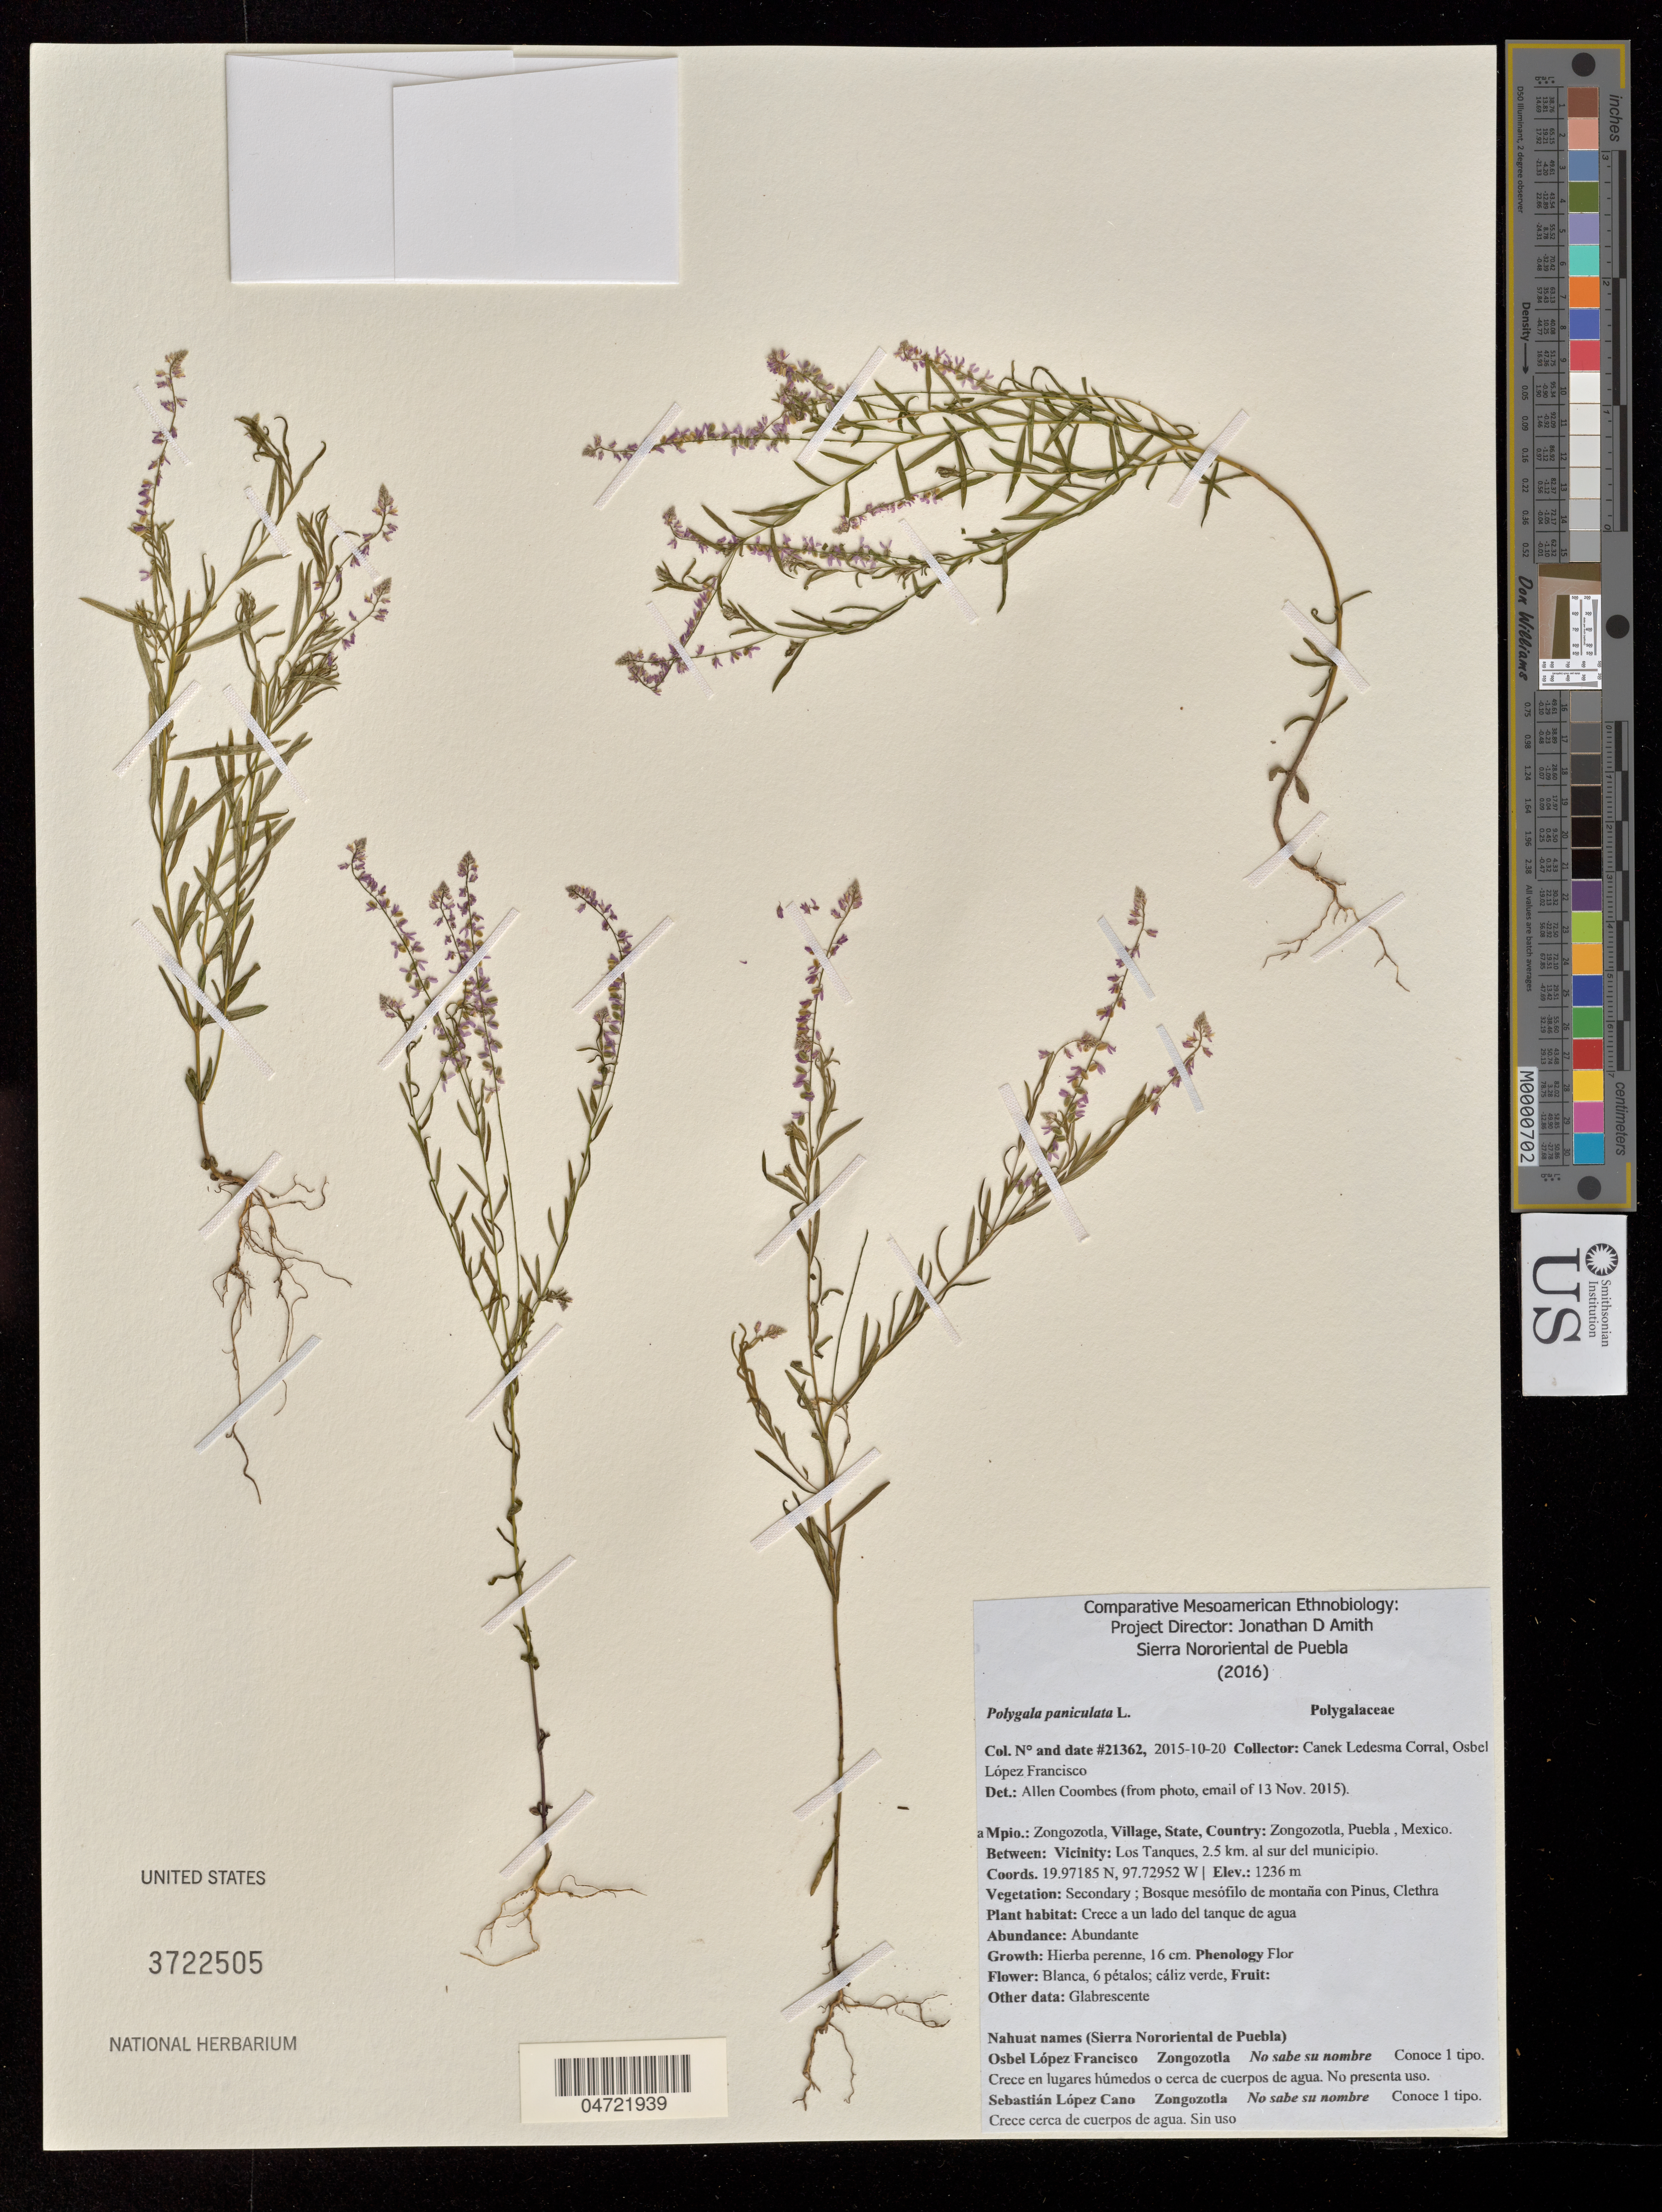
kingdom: Plantae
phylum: Tracheophyta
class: Magnoliopsida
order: Fabales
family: Polygalaceae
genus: Polygala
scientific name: Polygala paniculata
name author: L.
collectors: Canek Ledesma C. & O. Lopez Francisco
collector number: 21362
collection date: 2015-10-20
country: Mexico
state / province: Puebla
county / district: Zongozotla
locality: Los Tanques, 2.5 km al sur del municipio.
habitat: Crece a un lado del tanque de agua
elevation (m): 1236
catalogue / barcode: US 3722505